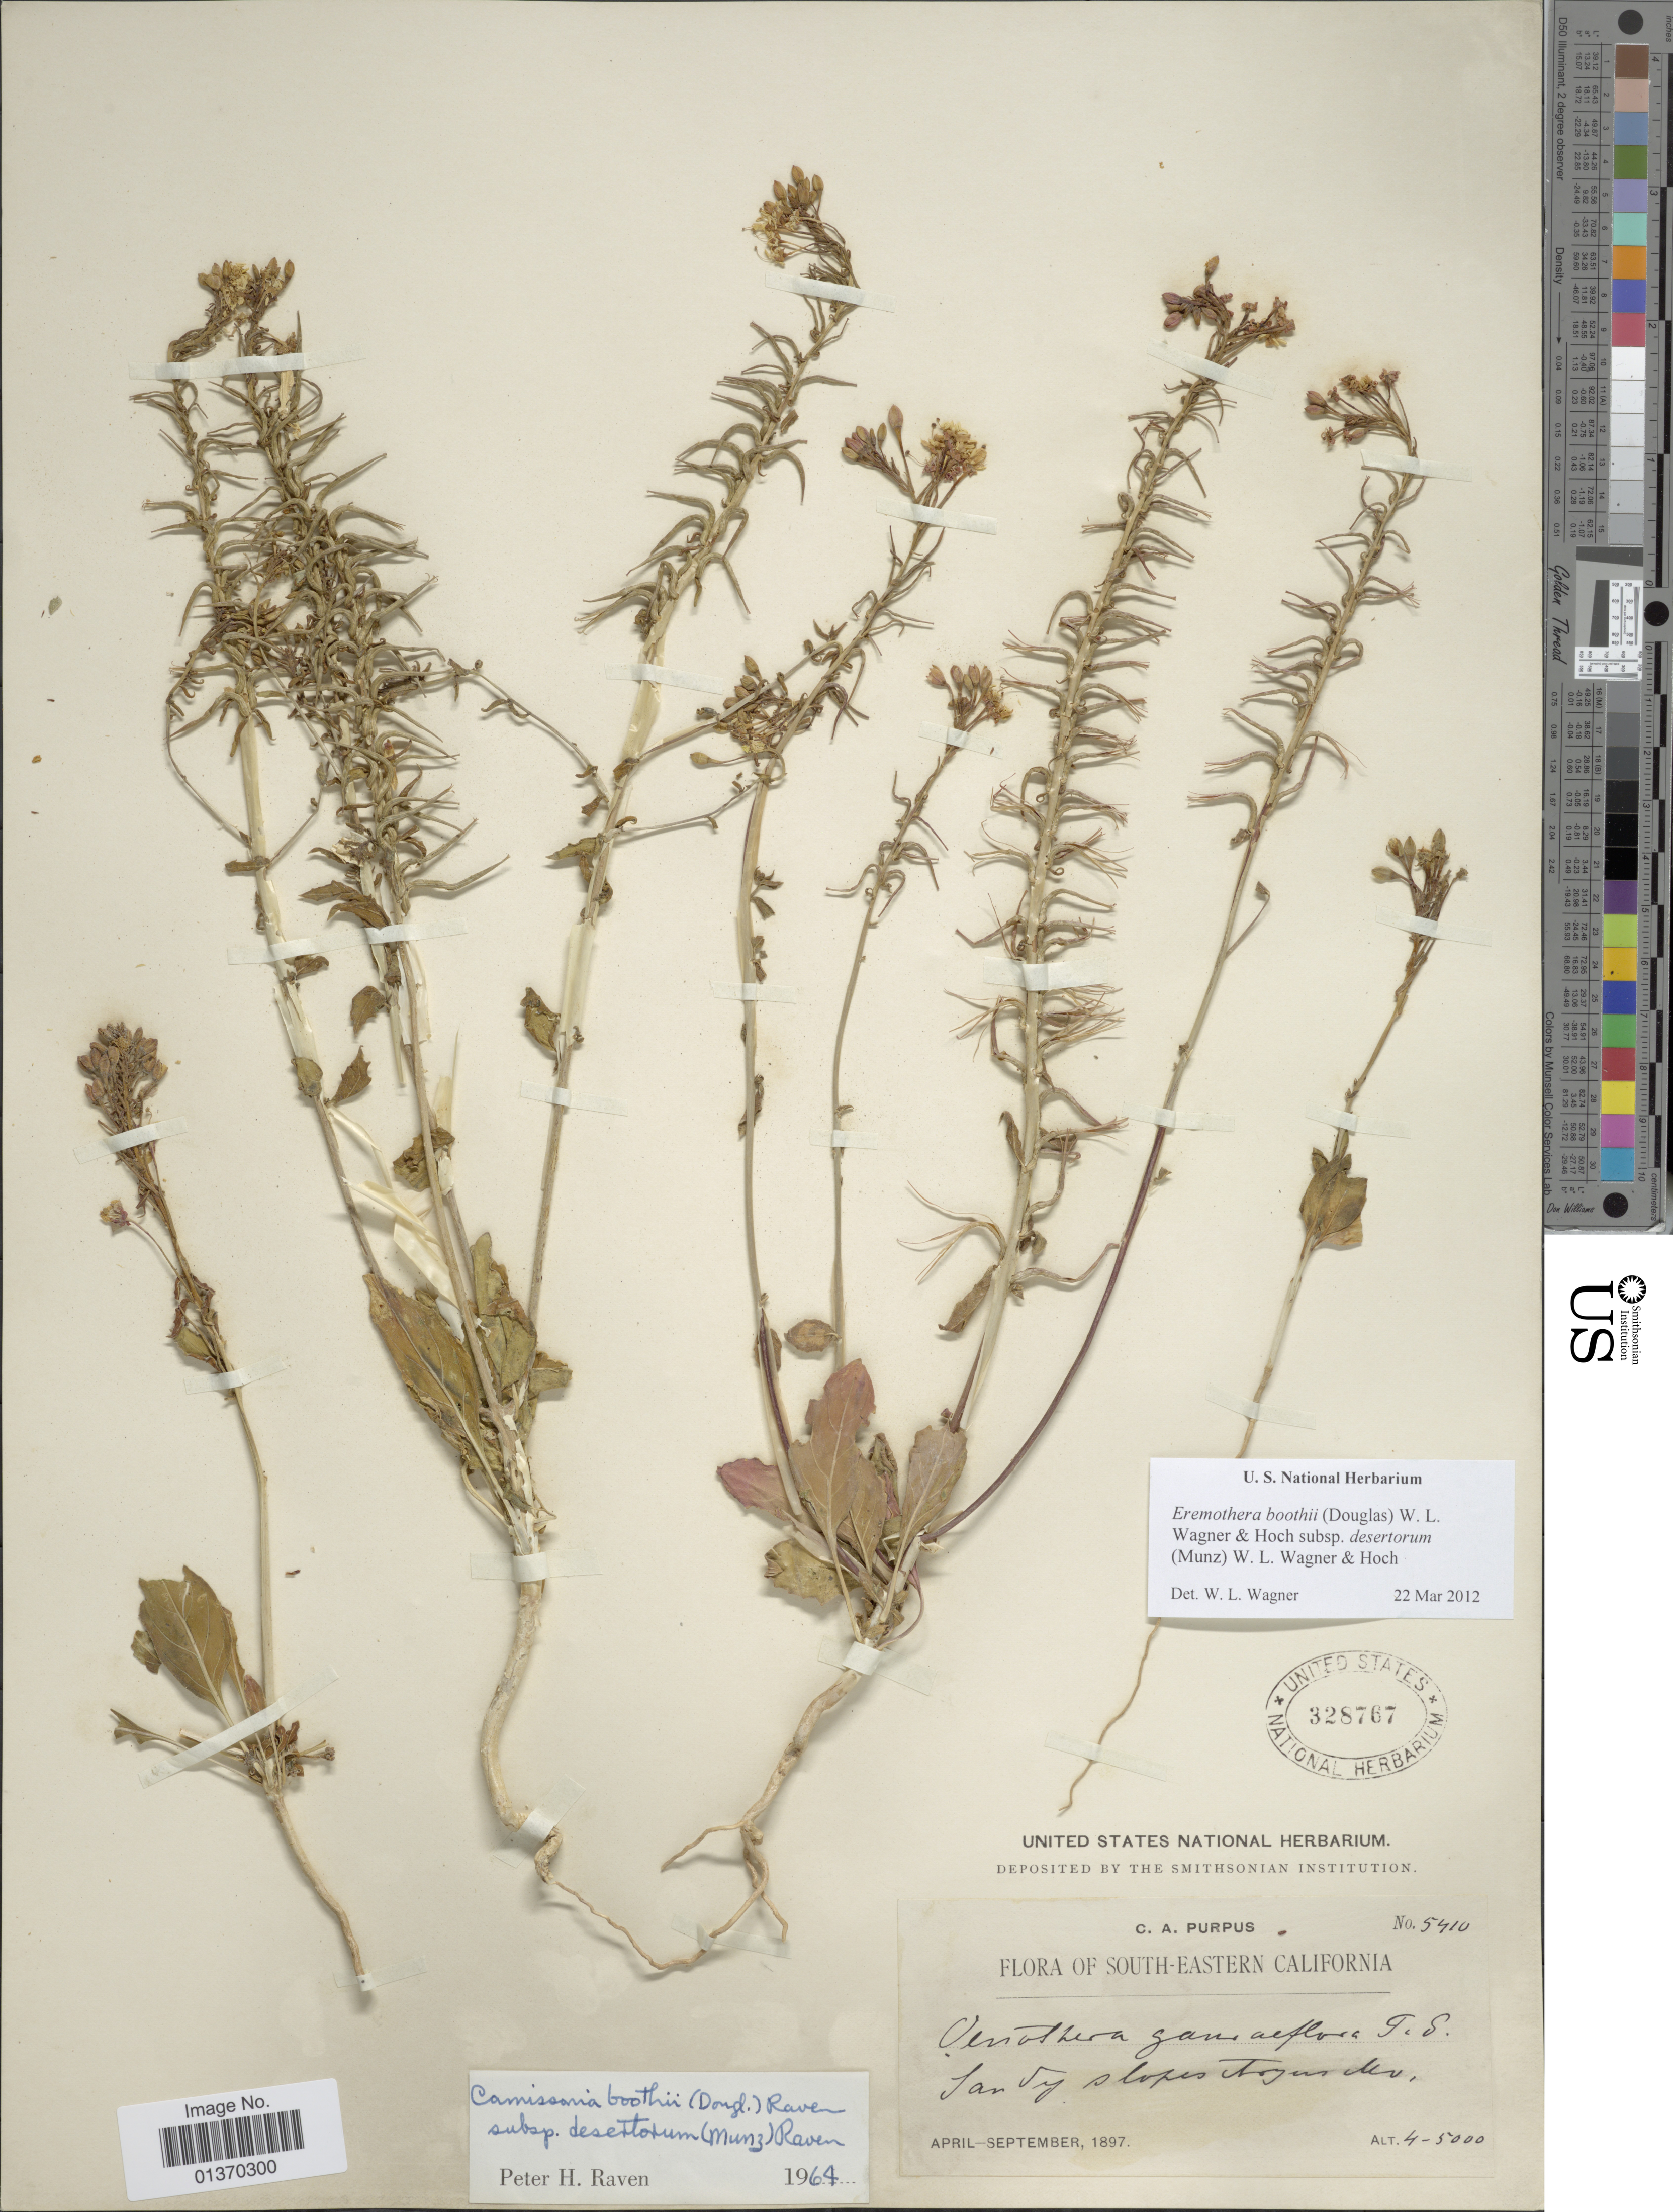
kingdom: Plantae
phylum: Tracheophyta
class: Magnoliopsida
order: Myrtales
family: Onagraceae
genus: Eremothera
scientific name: Eremothera boothii subsp. desertorum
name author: (Munz) W.L. Wagner & Hoch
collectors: C. A. Purpus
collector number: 5410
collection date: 1897-04/1897-09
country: United States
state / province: California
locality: South-eastern California, Sandy slopes Argus Mts.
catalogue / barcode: US 328767